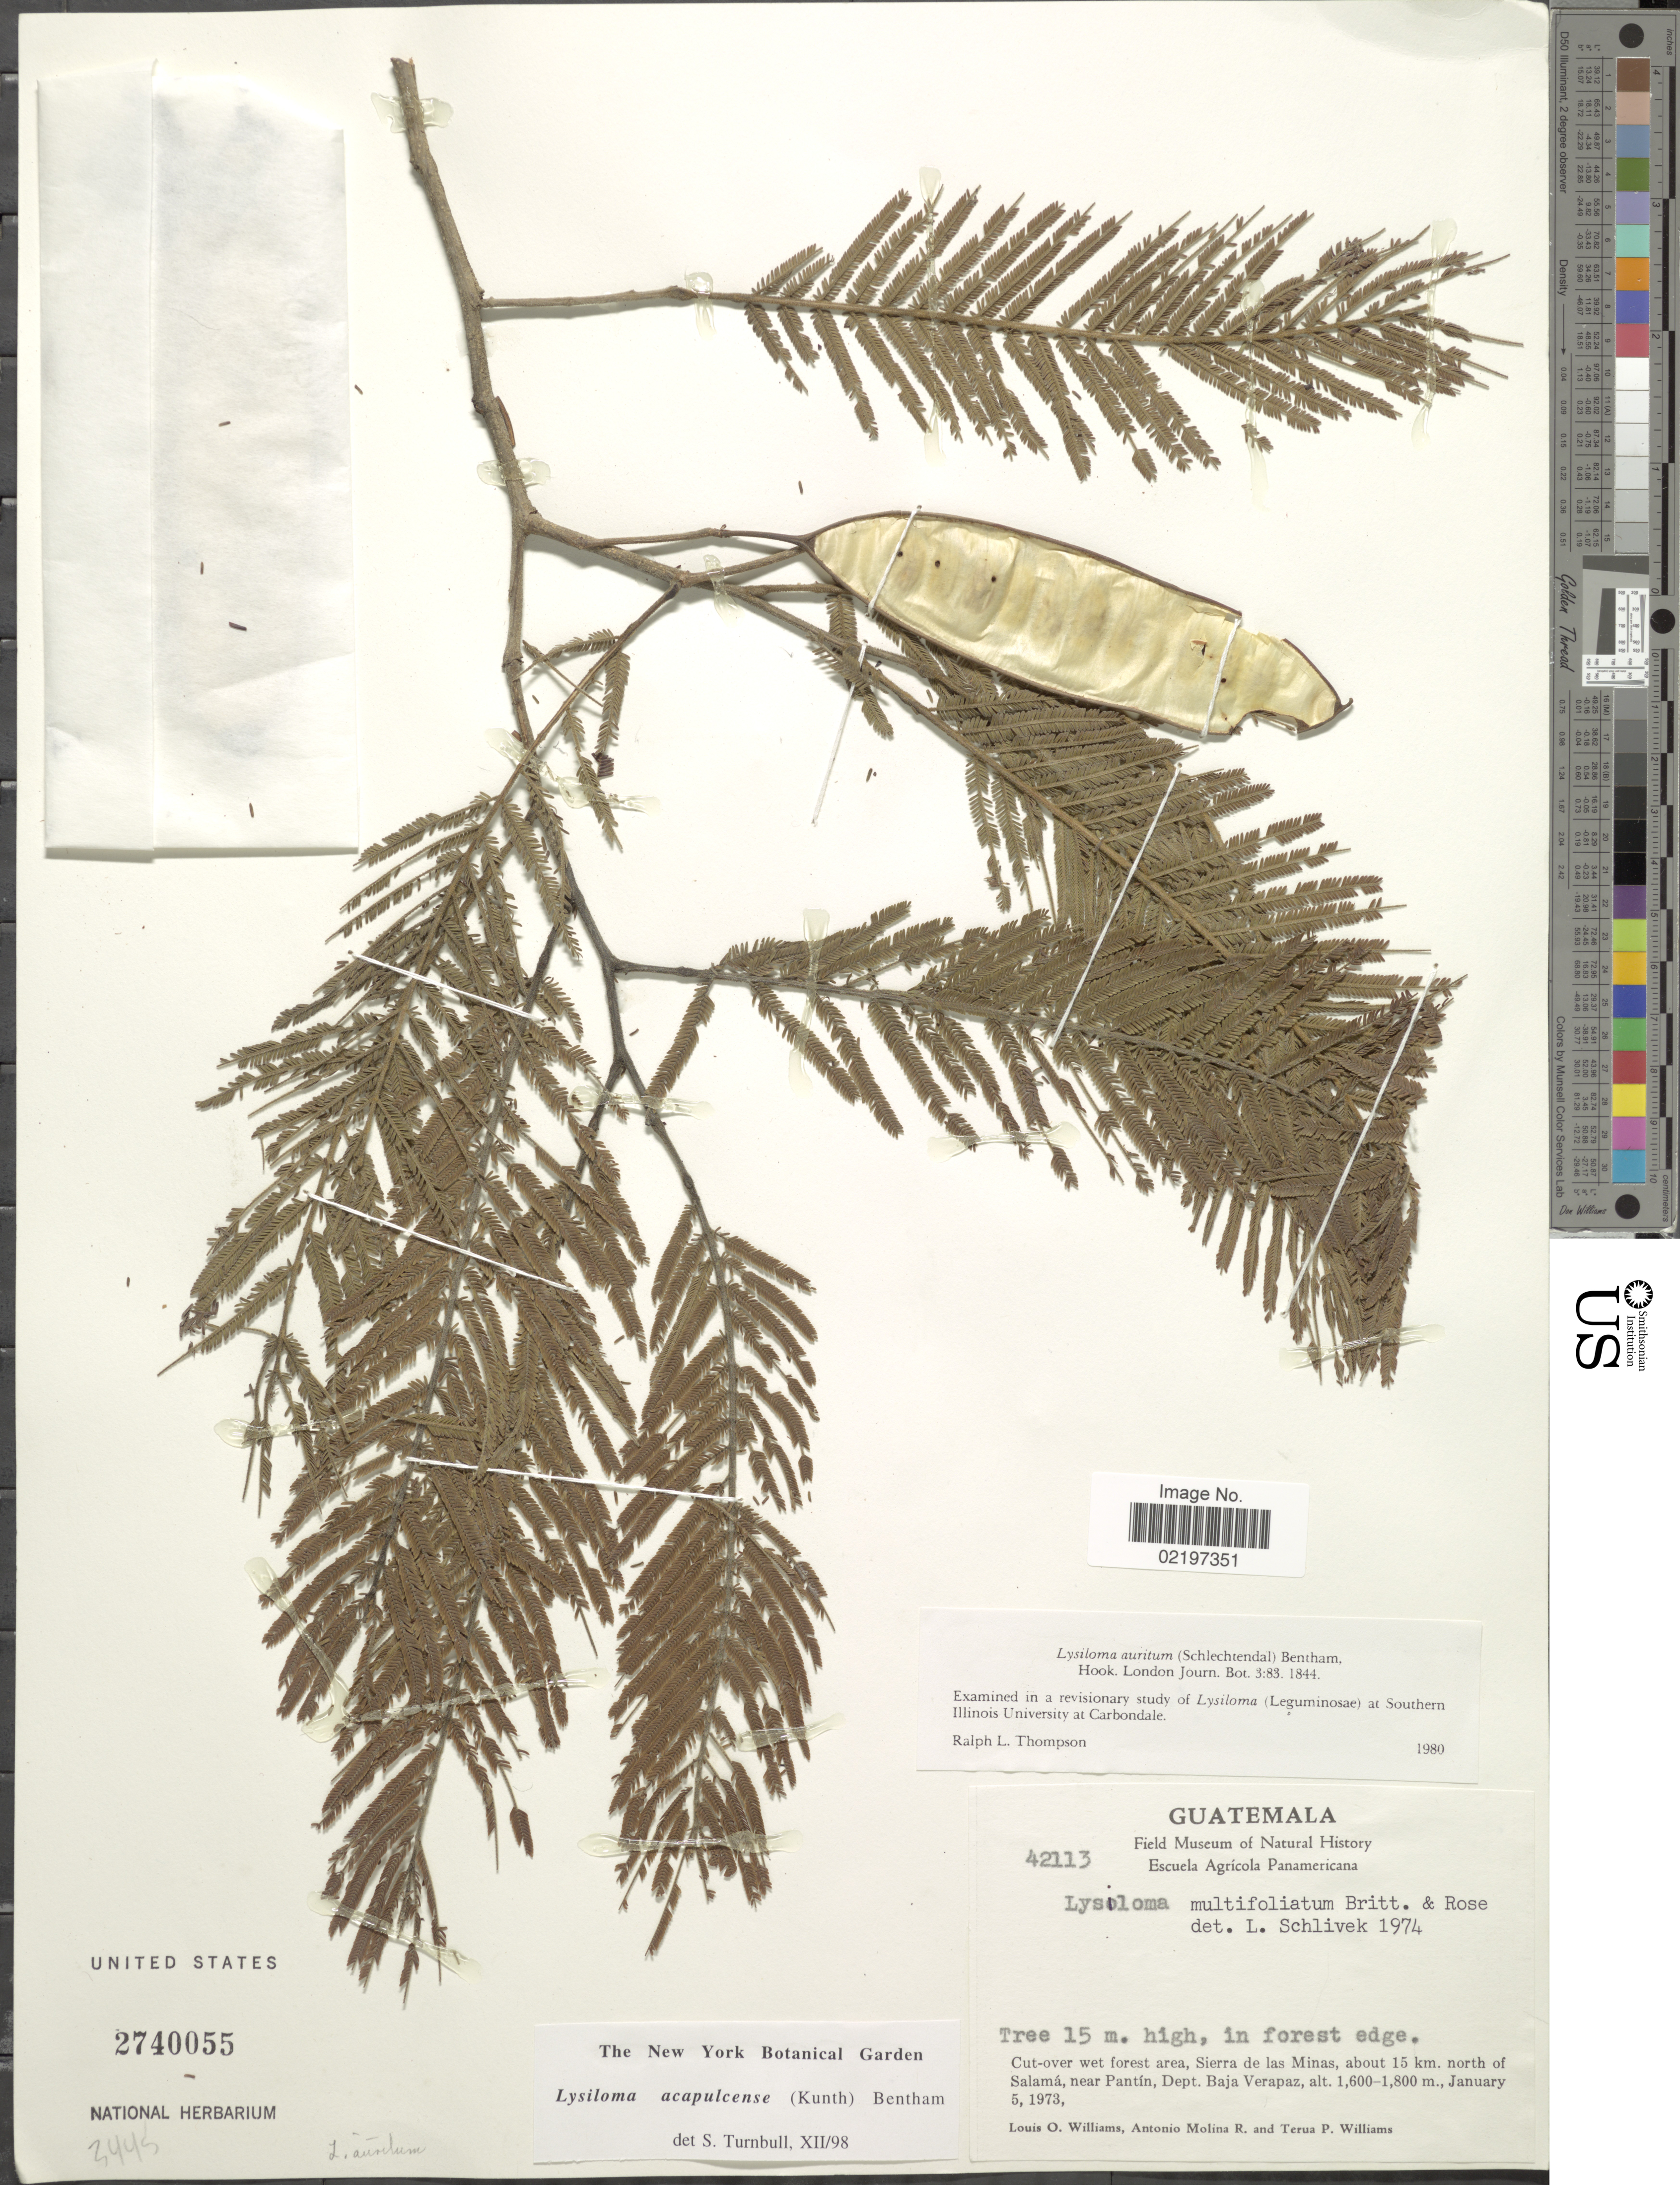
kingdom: Plantae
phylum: Tracheophyta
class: Magnoliopsida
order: Fabales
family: Fabaceae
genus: Lysiloma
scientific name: Lysiloma acapulcense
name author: (Kunth) Benth.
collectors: L. O. Williams, A. Molina R. & T. P. Williams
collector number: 42113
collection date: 1973-01-05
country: Guatemala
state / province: Baja Verapaz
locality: Sierra de las Minas, about 15 kms. north of Salama, near Pantin, Dept. Baja Verapaz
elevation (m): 1600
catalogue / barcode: US 2740055